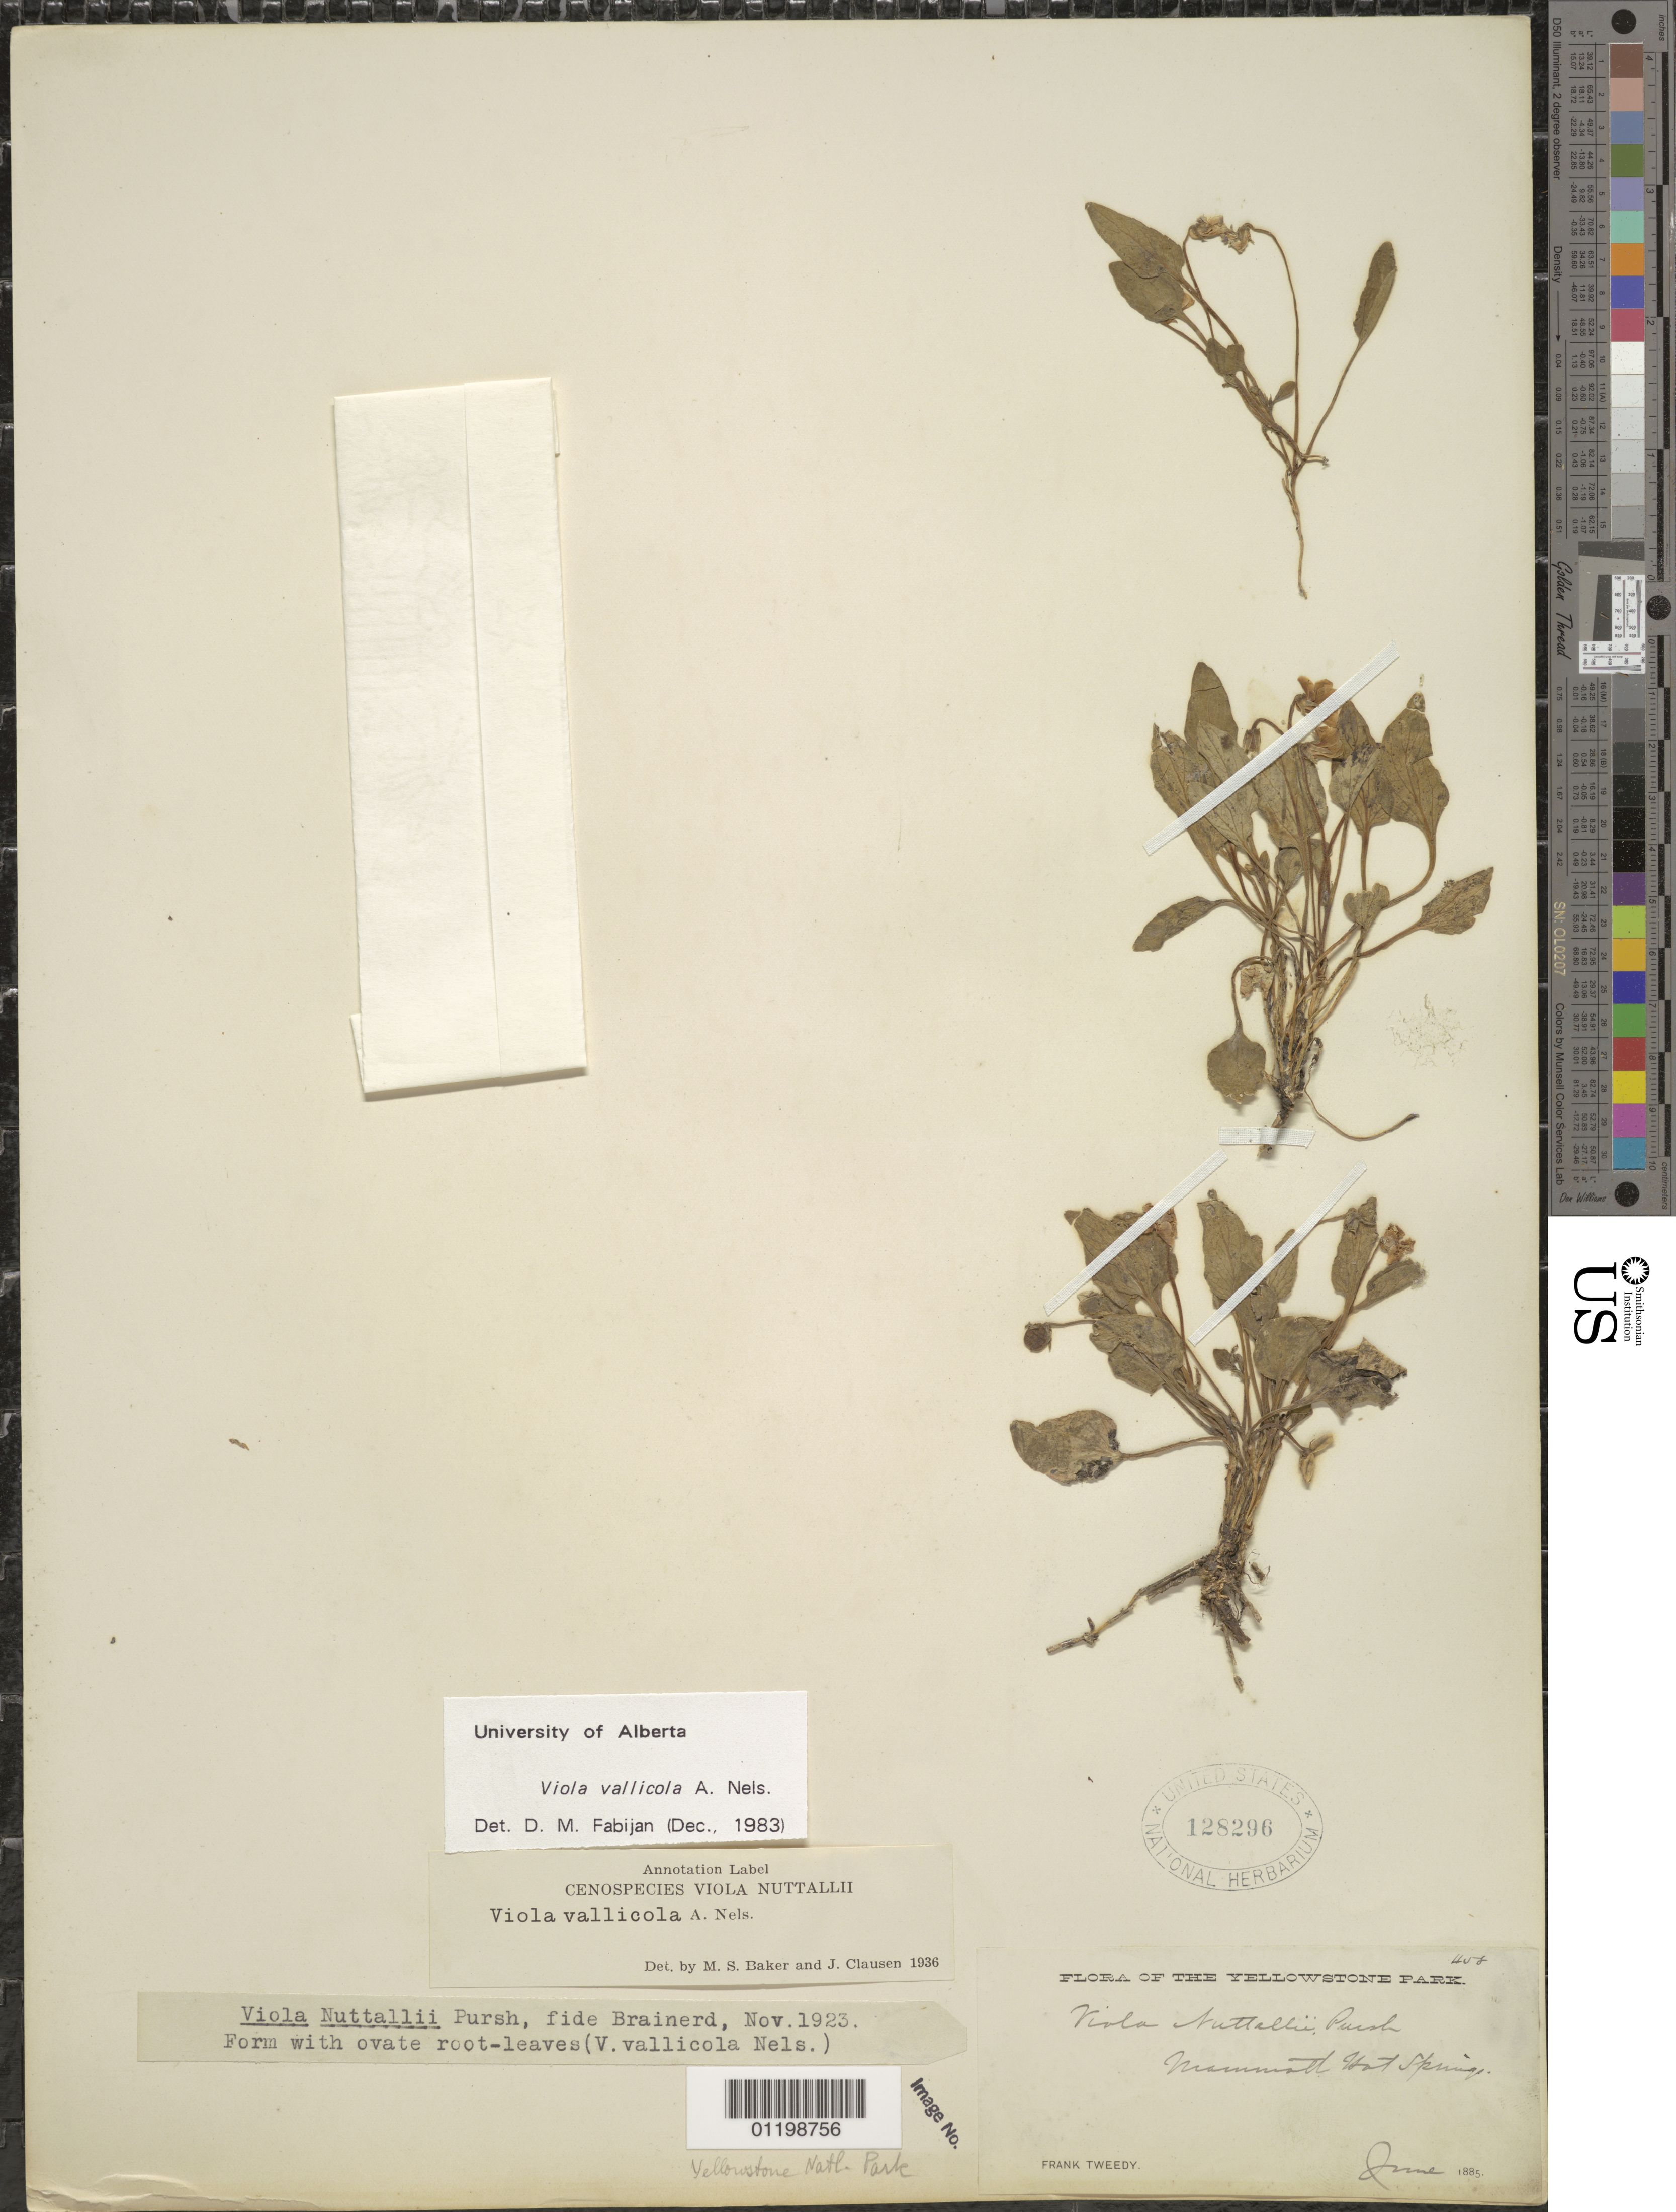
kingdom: Plantae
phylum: Tracheophyta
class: Magnoliopsida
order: Malpighiales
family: Violaceae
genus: Viola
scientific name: Viola vallicola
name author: A. Nelson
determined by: Fabijan, D. M.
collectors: F. Tweedy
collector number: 458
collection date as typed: Jun 1885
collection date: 1885-06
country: United States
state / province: Wyoming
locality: Mammoth hot springs, Yellowstone Park.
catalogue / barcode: US 128296